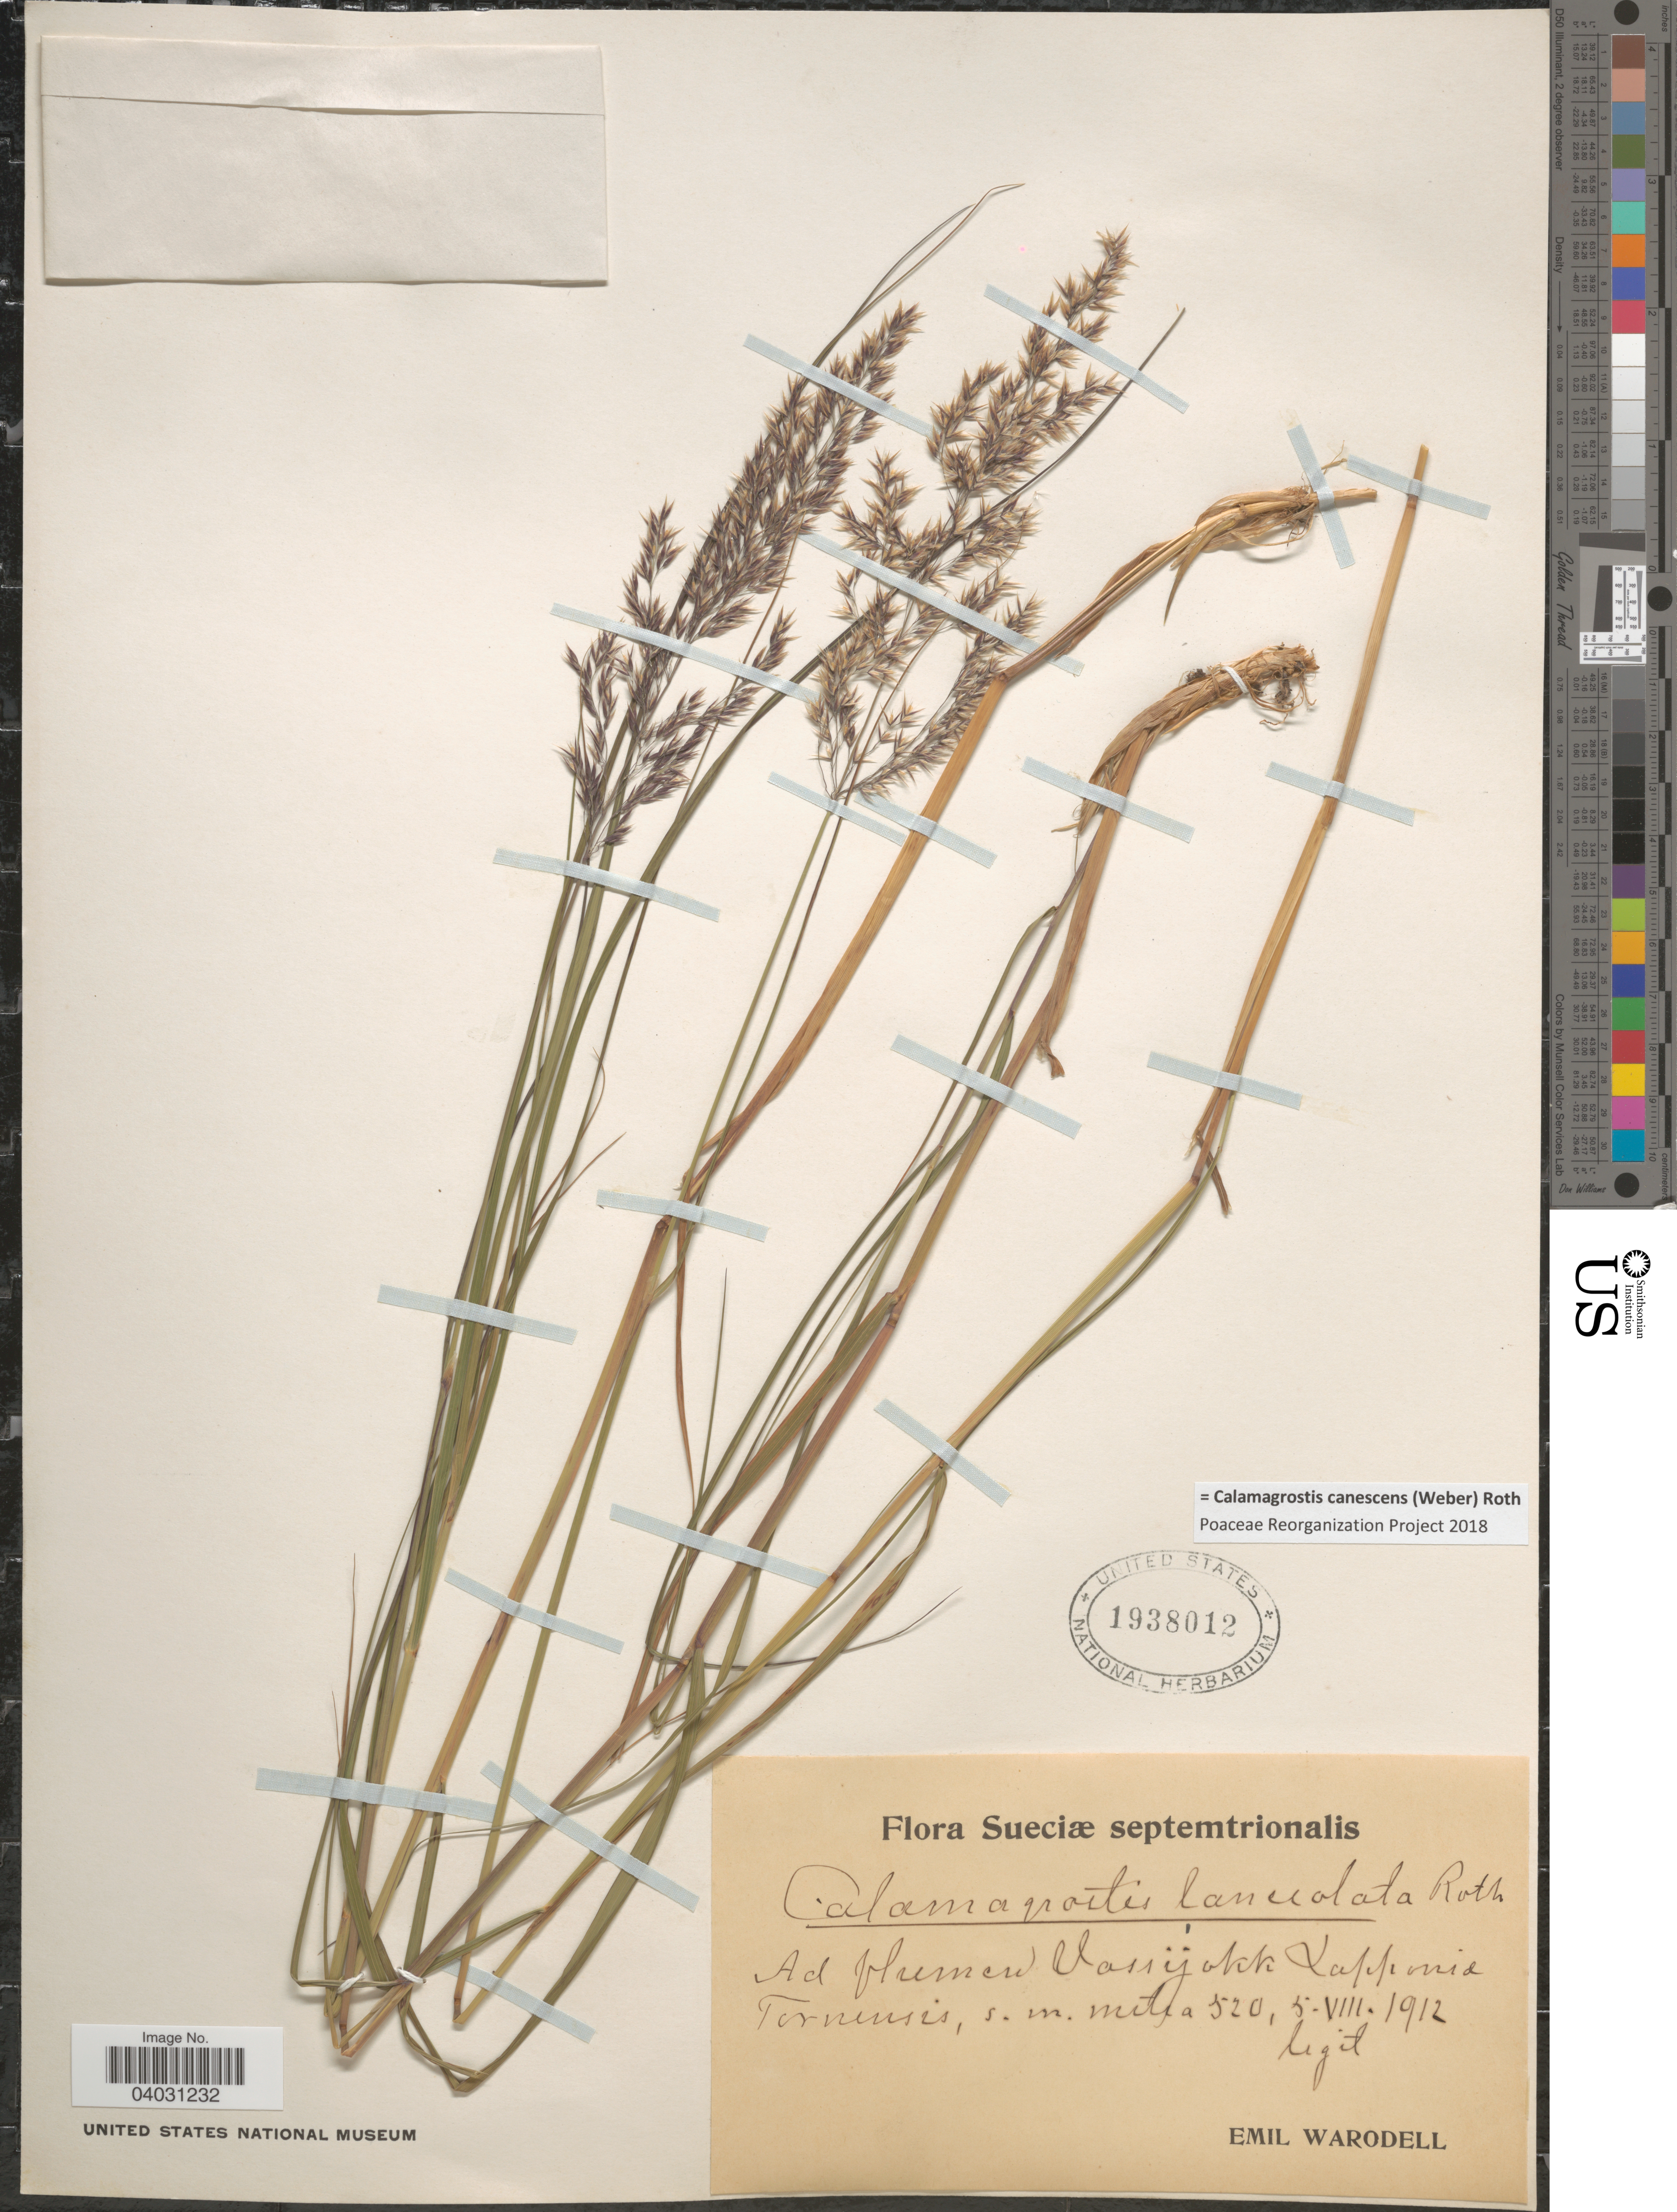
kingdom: Plantae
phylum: Tracheophyta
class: Liliopsida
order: Poales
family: Poaceae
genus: Calamagrostis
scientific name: Calamagrostis canescens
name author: (G.H. Weber) Roth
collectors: E. Warodell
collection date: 1912-08-05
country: Sweden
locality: Sueciæ septemtrionalis. Ad flumen Vassijokk Lapponia Tornensis.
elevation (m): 520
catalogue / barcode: US 1938012